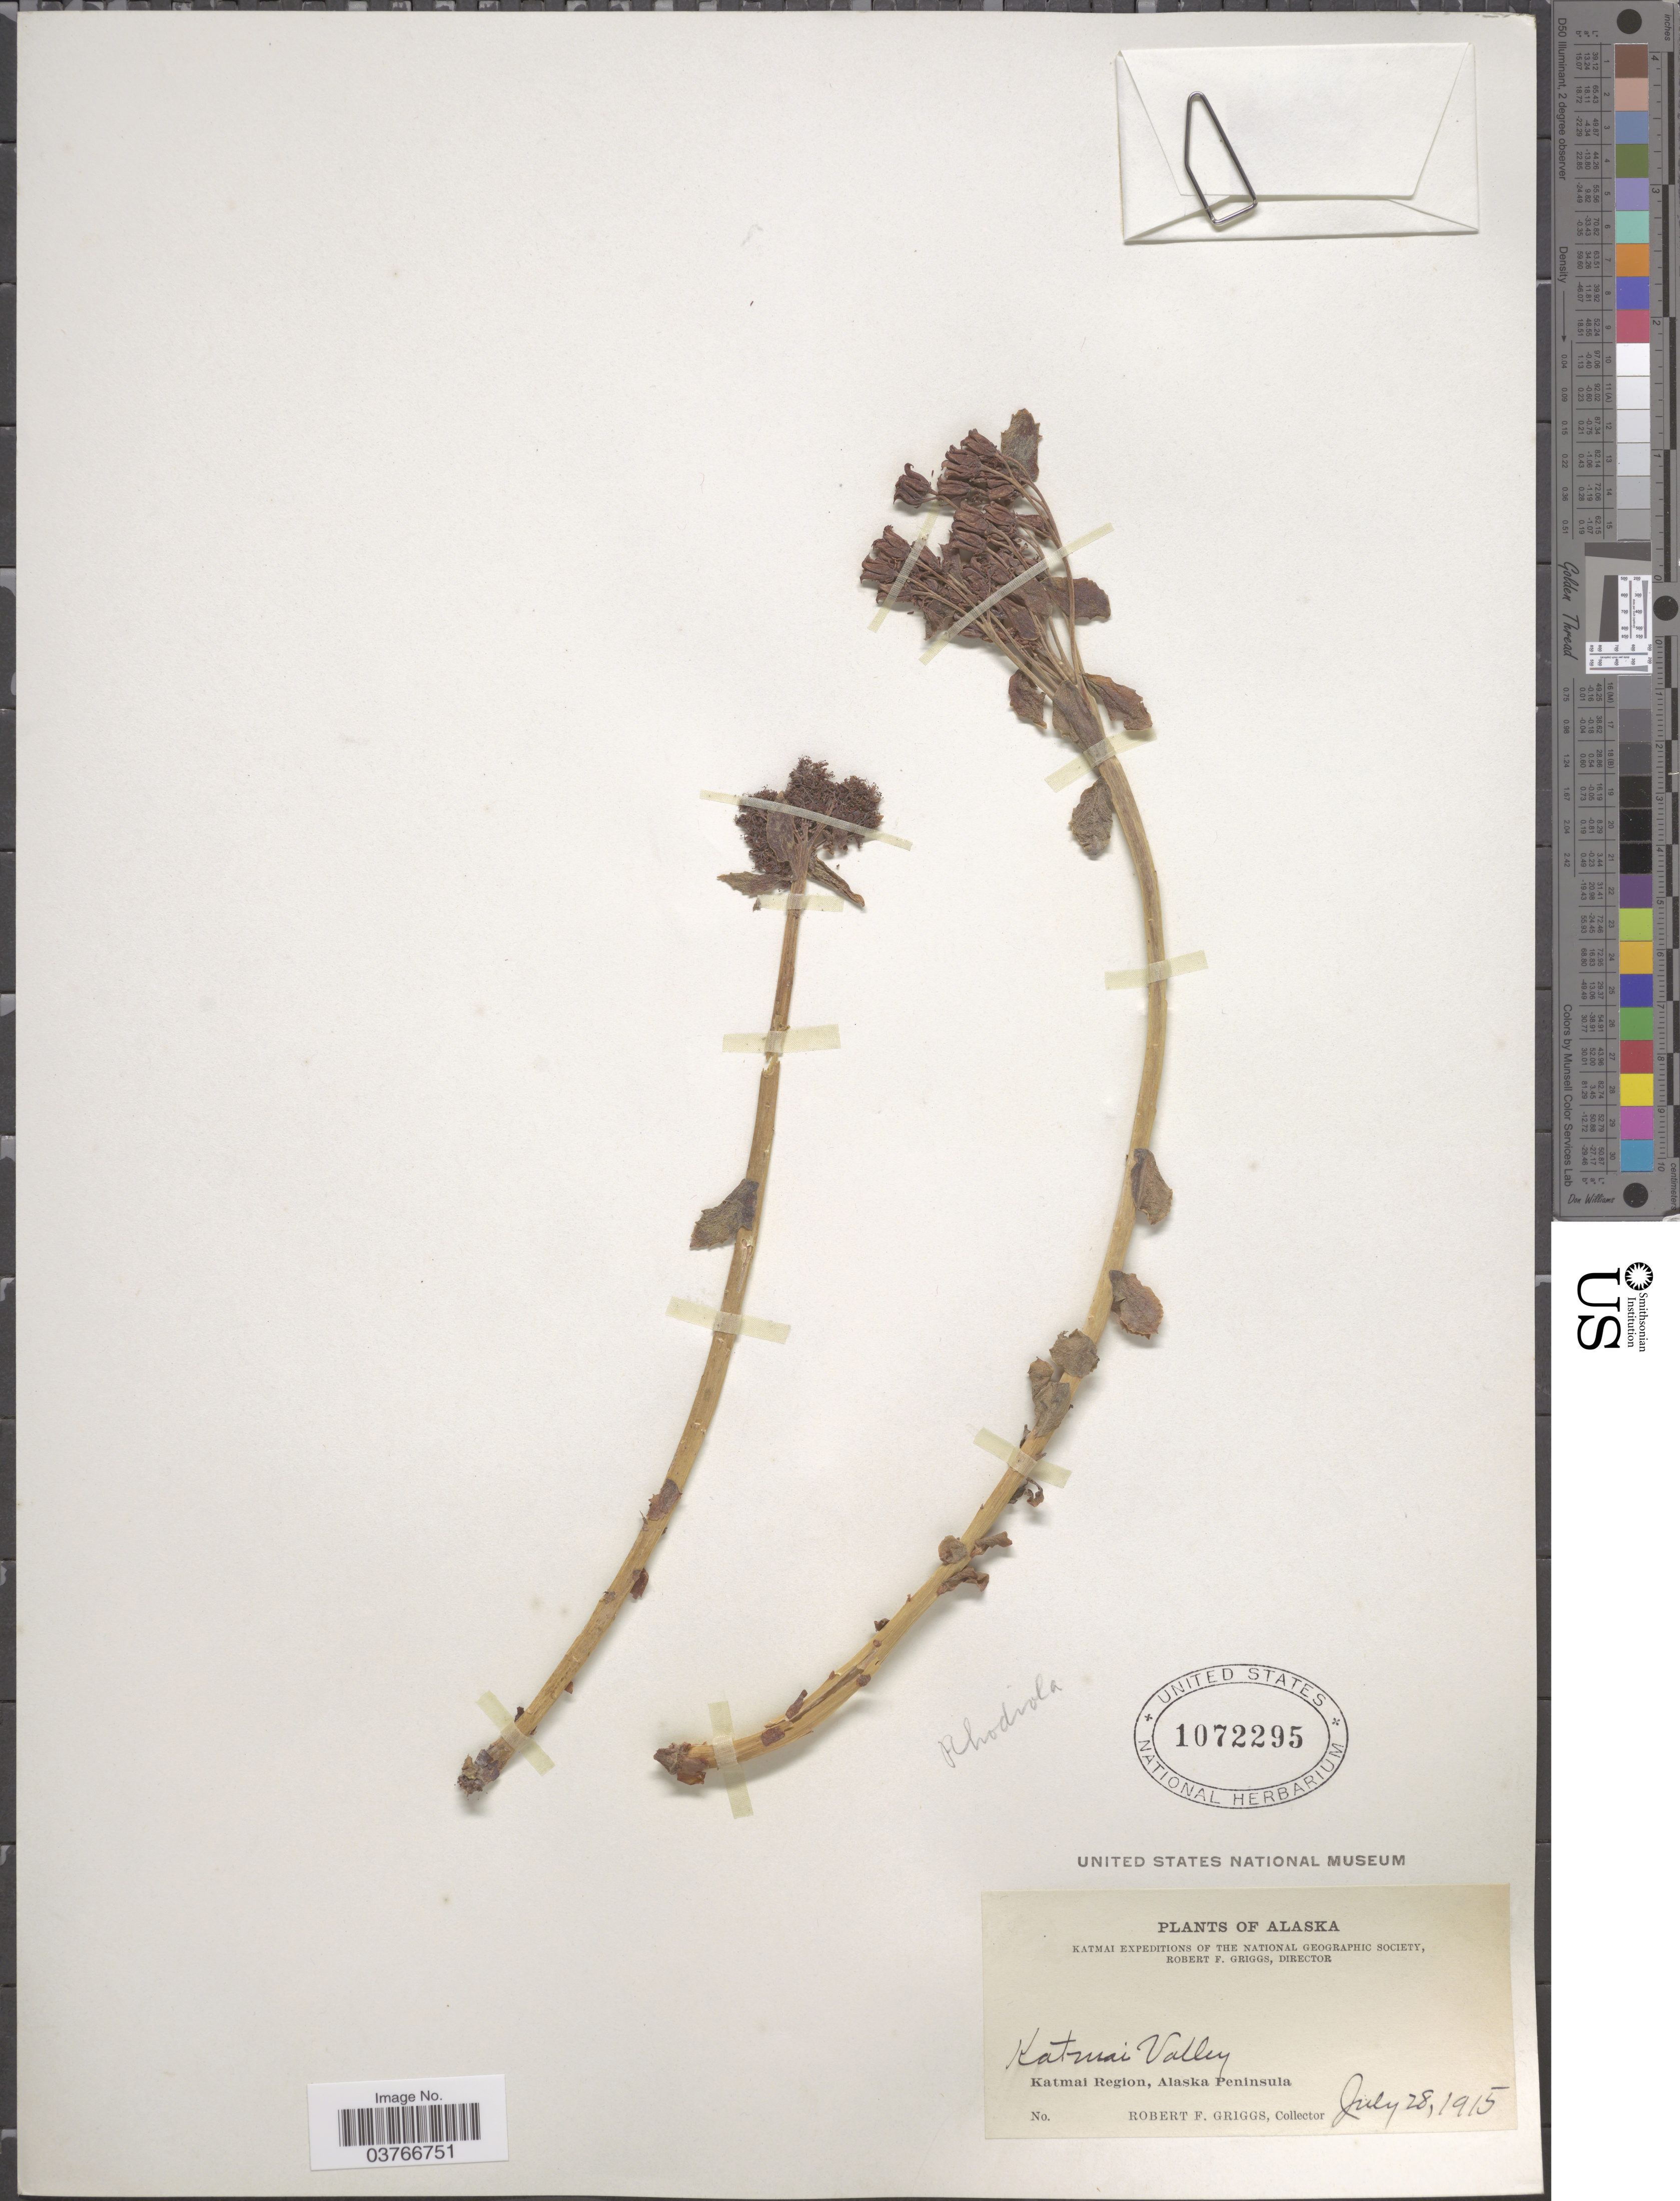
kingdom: Plantae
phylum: Tracheophyta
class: Magnoliopsida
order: Saxifragales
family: Crassulaceae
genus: Sedum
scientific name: Sedum sp.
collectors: R. F. Griggs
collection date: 1915-07-28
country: United States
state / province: Alaska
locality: Katmai Valley. Katmai Region, Alaska Peninsula.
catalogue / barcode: US 1072295